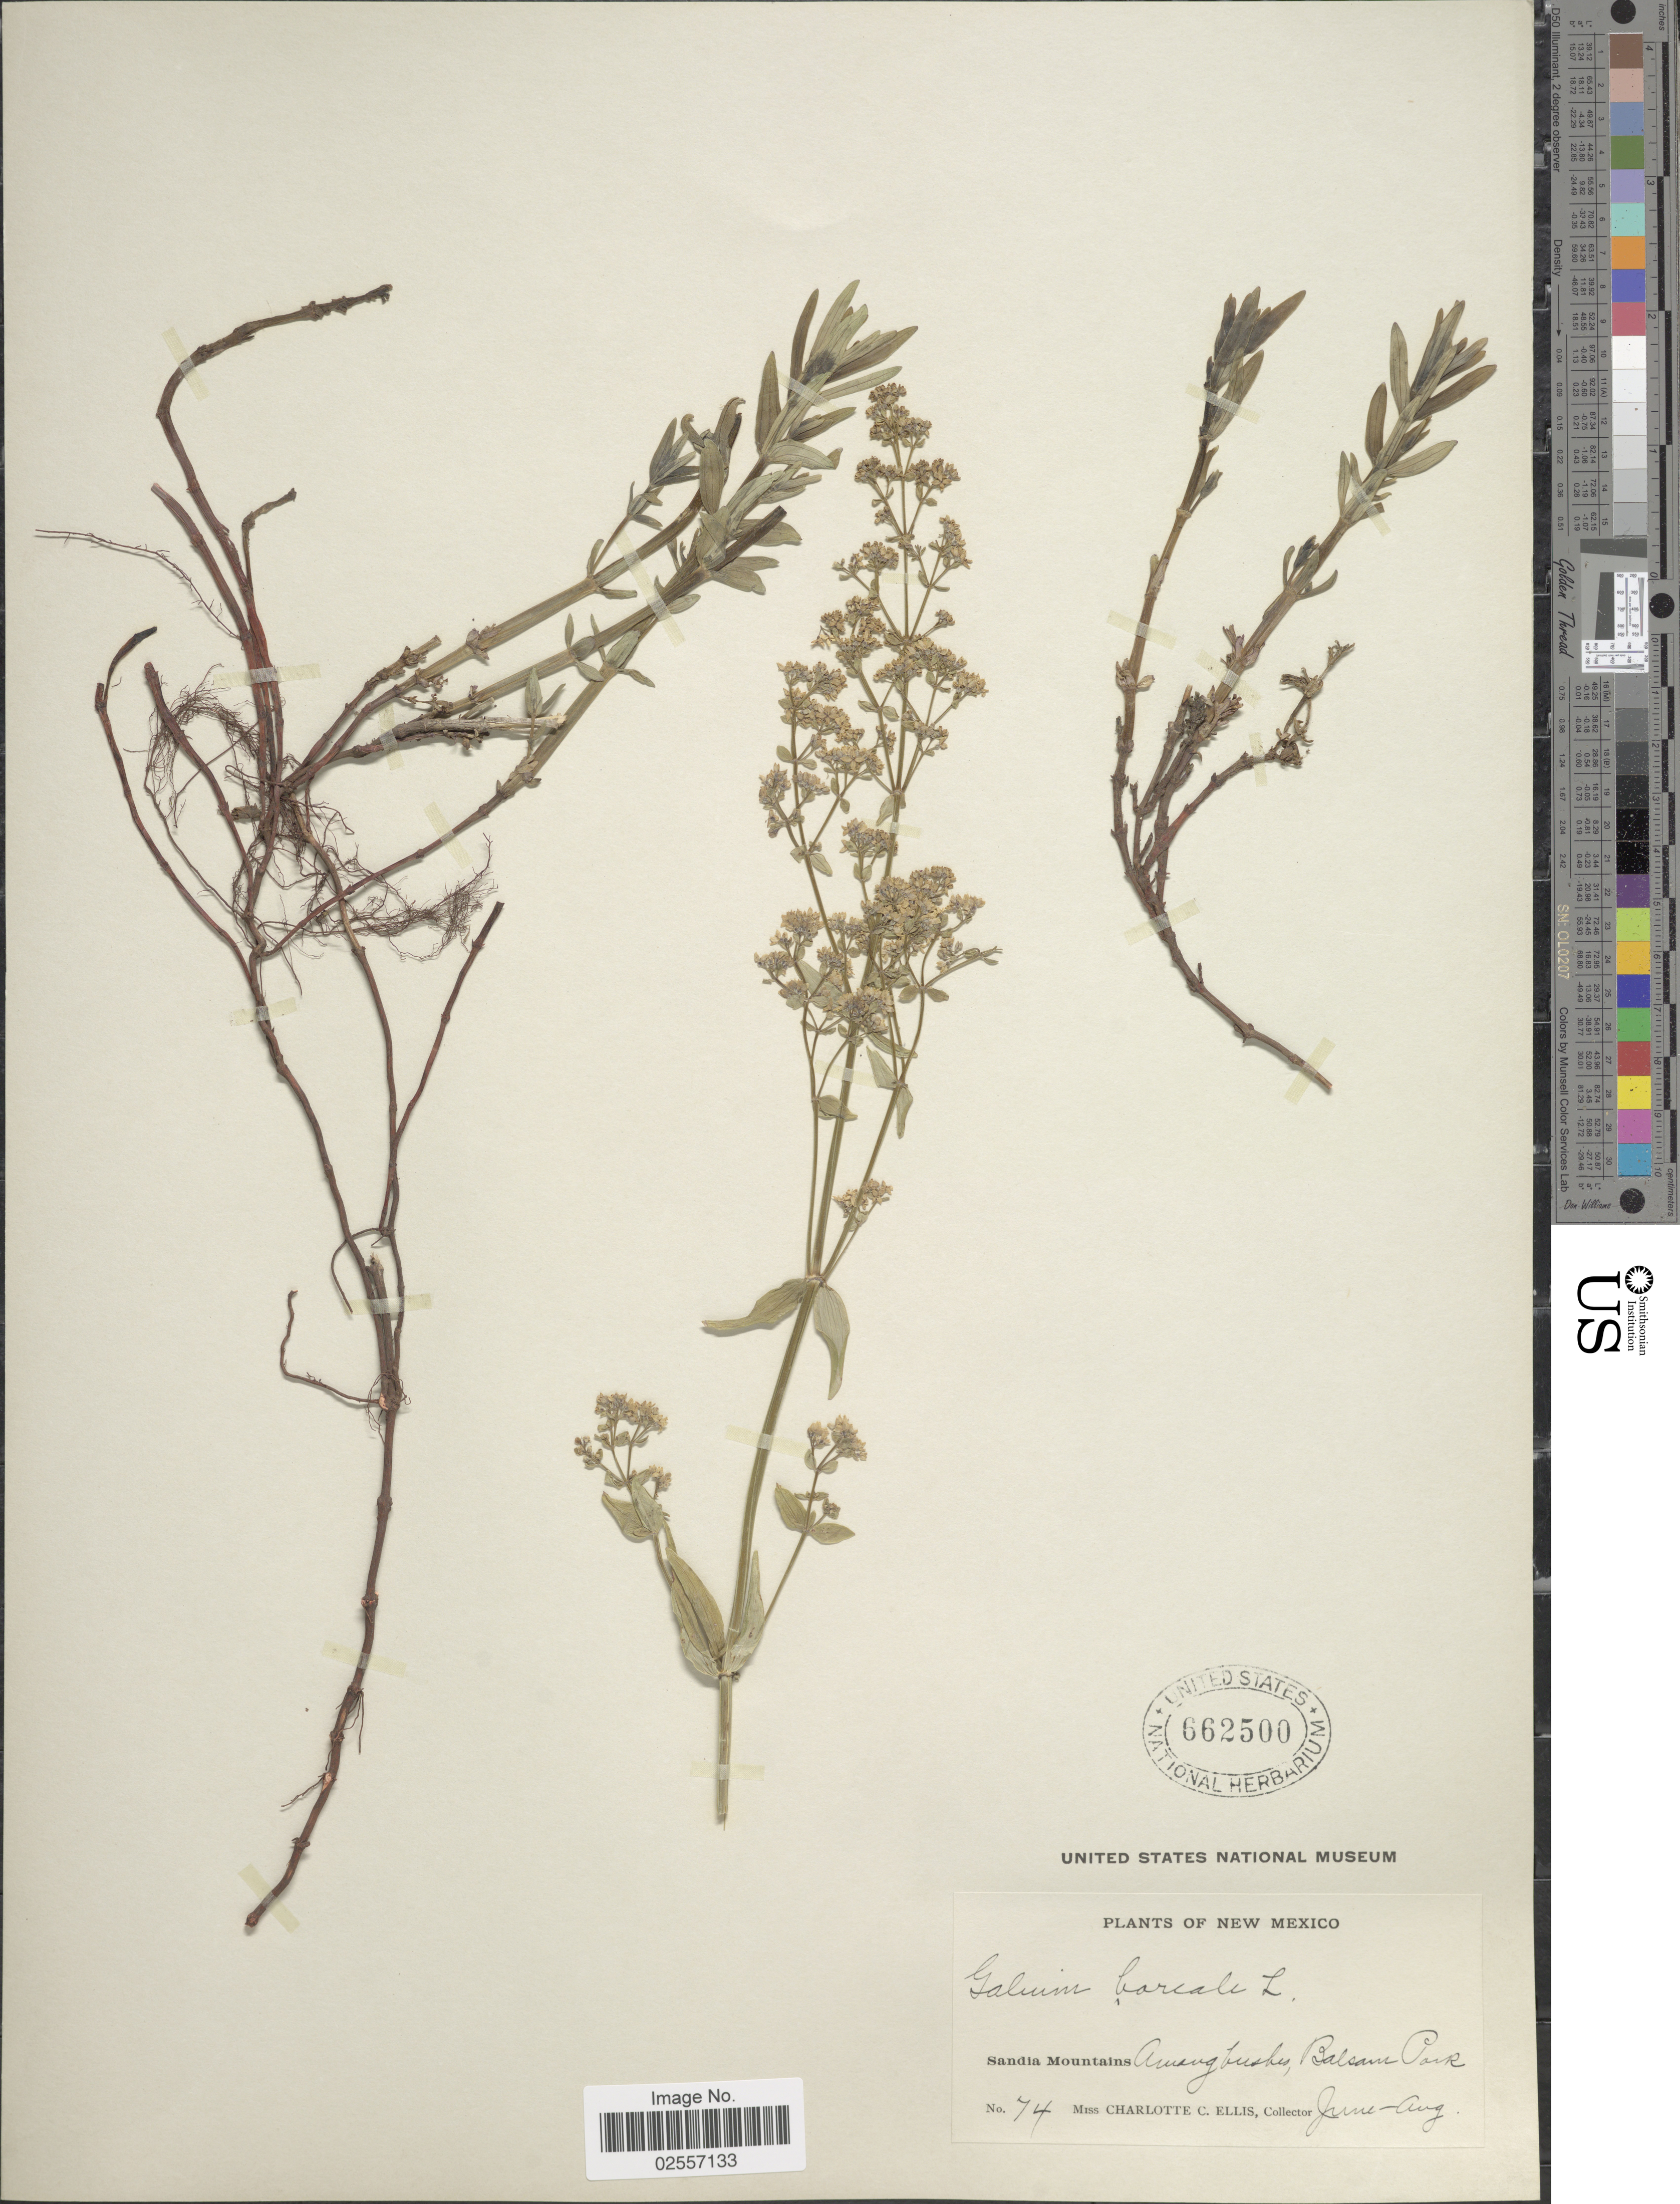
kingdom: Plantae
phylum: Tracheophyta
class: Magnoliopsida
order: Gentianales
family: Rubiaceae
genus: Galium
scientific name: Galium boreale L.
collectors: C. C. Ellis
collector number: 74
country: United States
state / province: New Mexico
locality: Sandia Mountains. Among bushes, Balsam Park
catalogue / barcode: US 662500